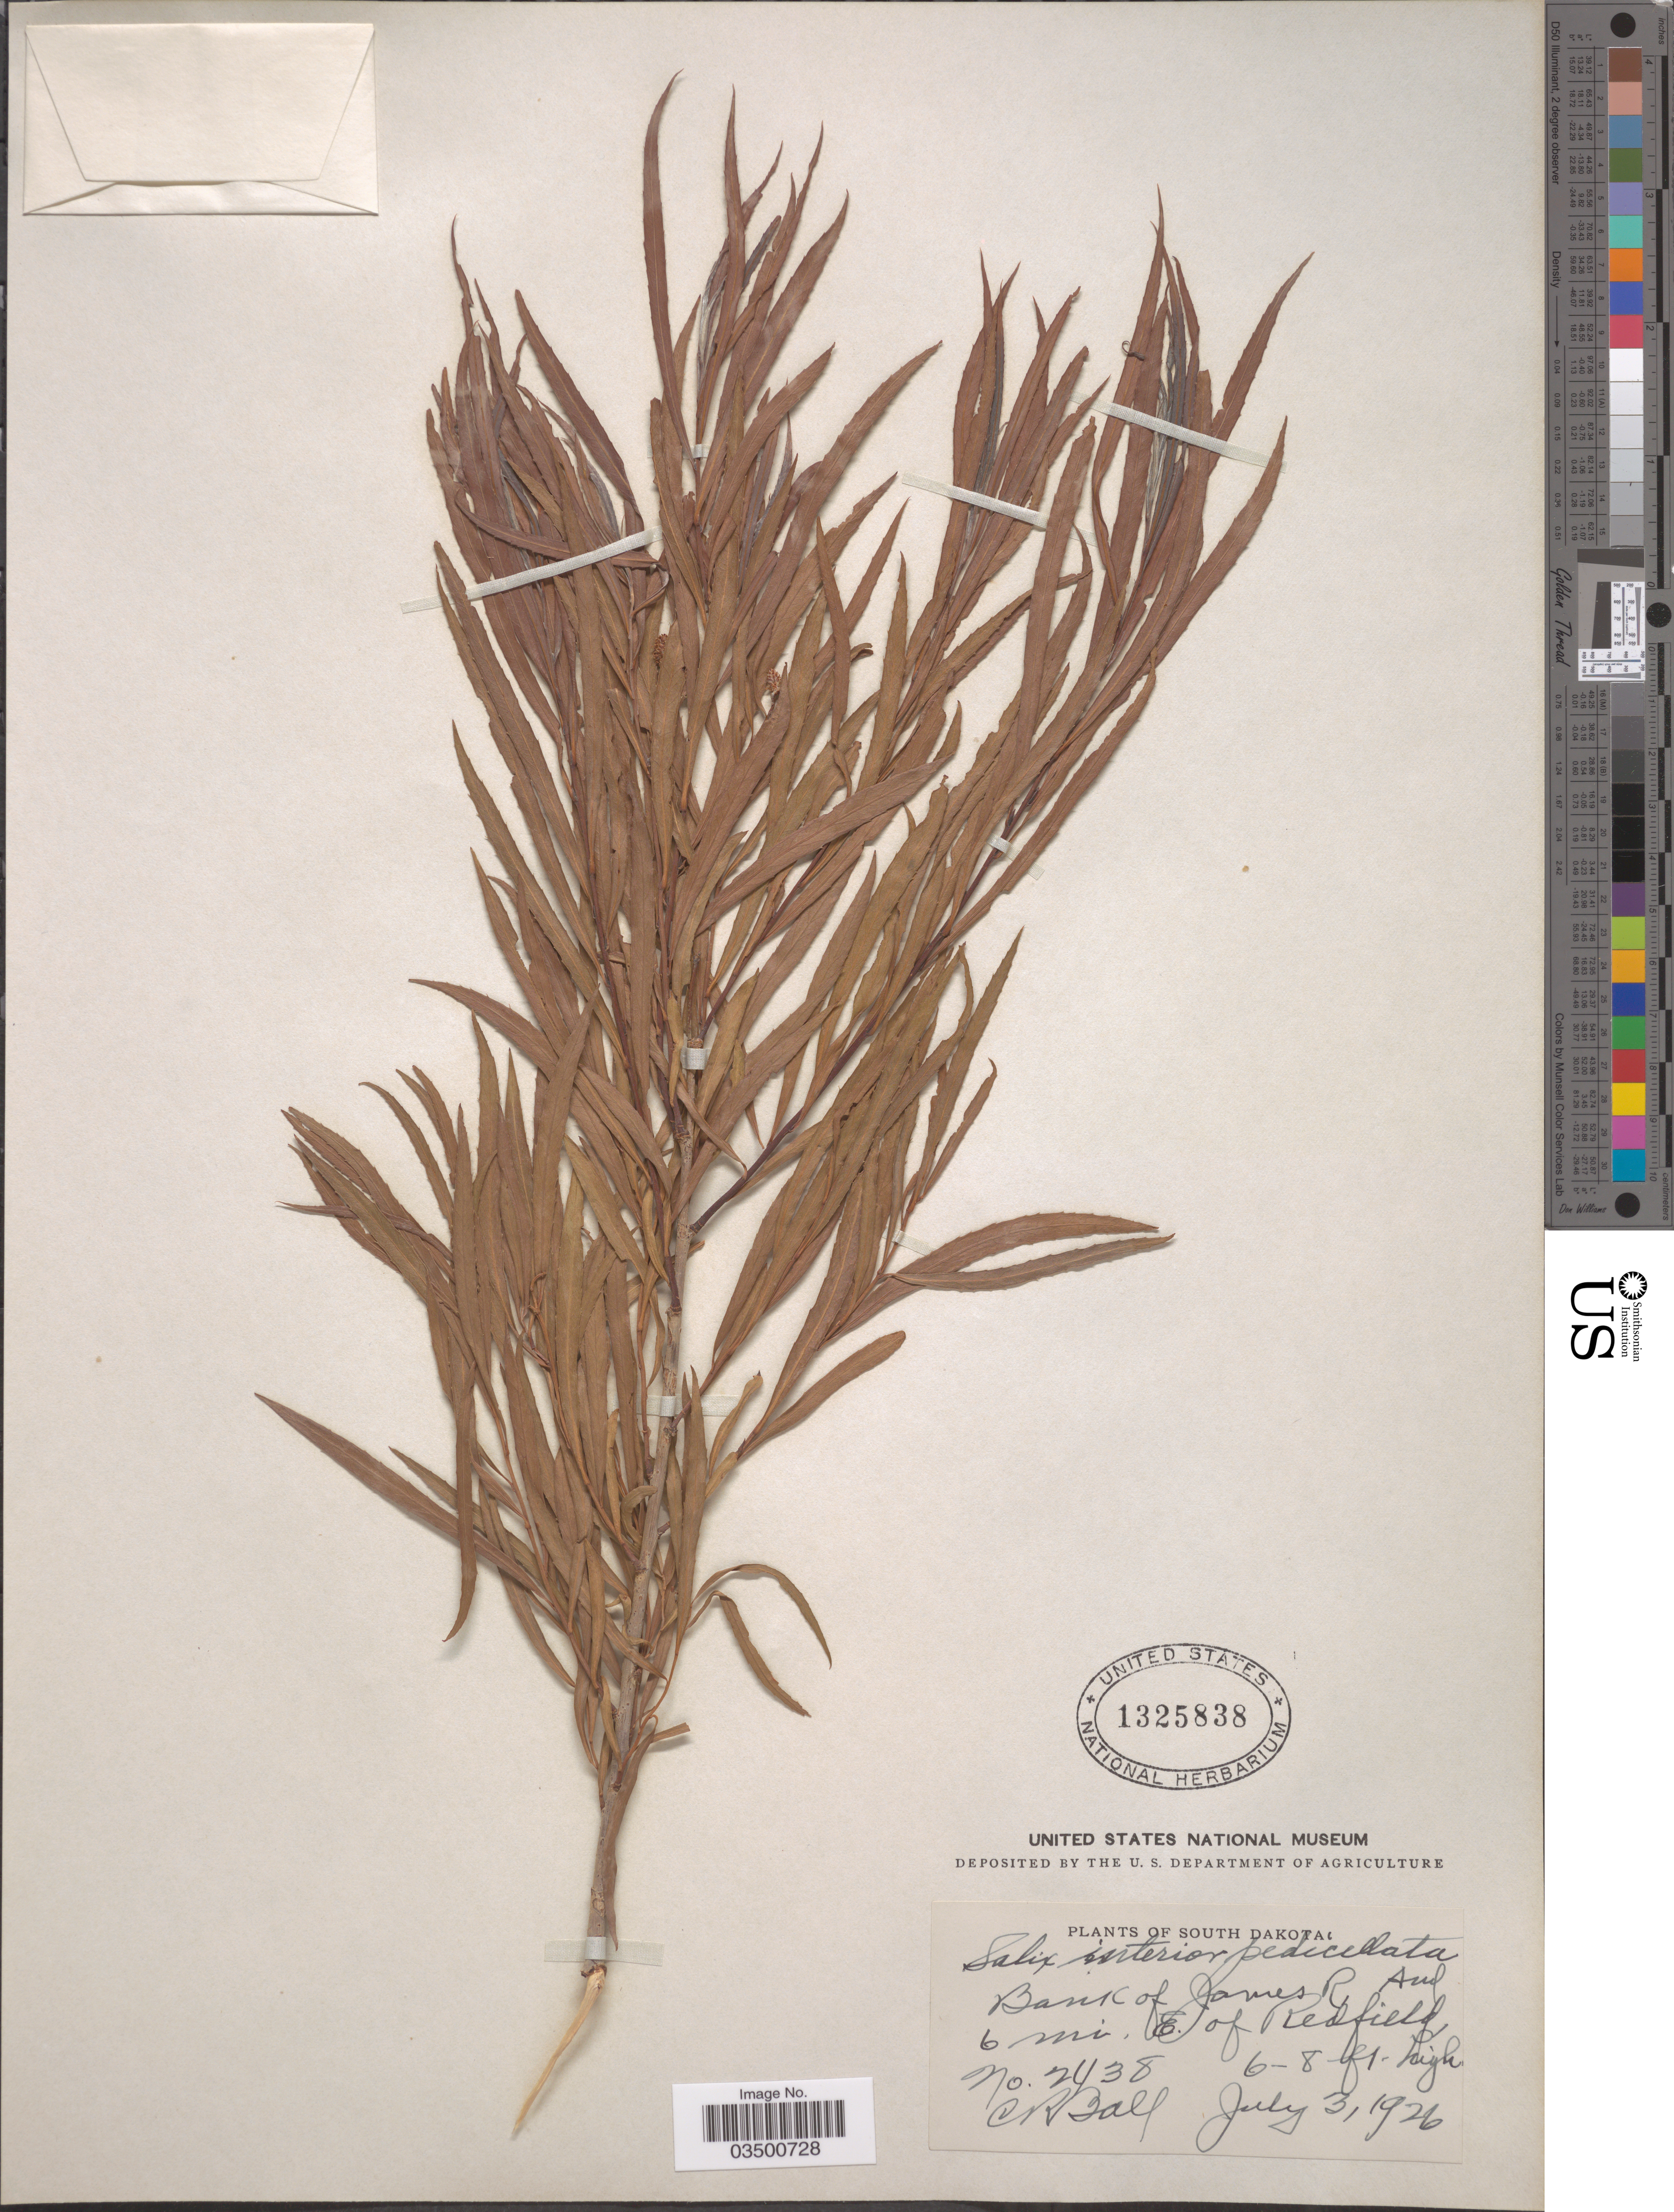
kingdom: Plantae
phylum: Tracheophyta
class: Magnoliopsida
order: Malpighiales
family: Salicaceae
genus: Salix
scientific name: Salix interior var. pedicellata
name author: (Andersson) C.R. Ball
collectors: C. R. Ball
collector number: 2438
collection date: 1926-07-03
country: United States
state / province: South Dakota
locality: Bank of James R, 6 mi. E. of Redfield.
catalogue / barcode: US 1325838